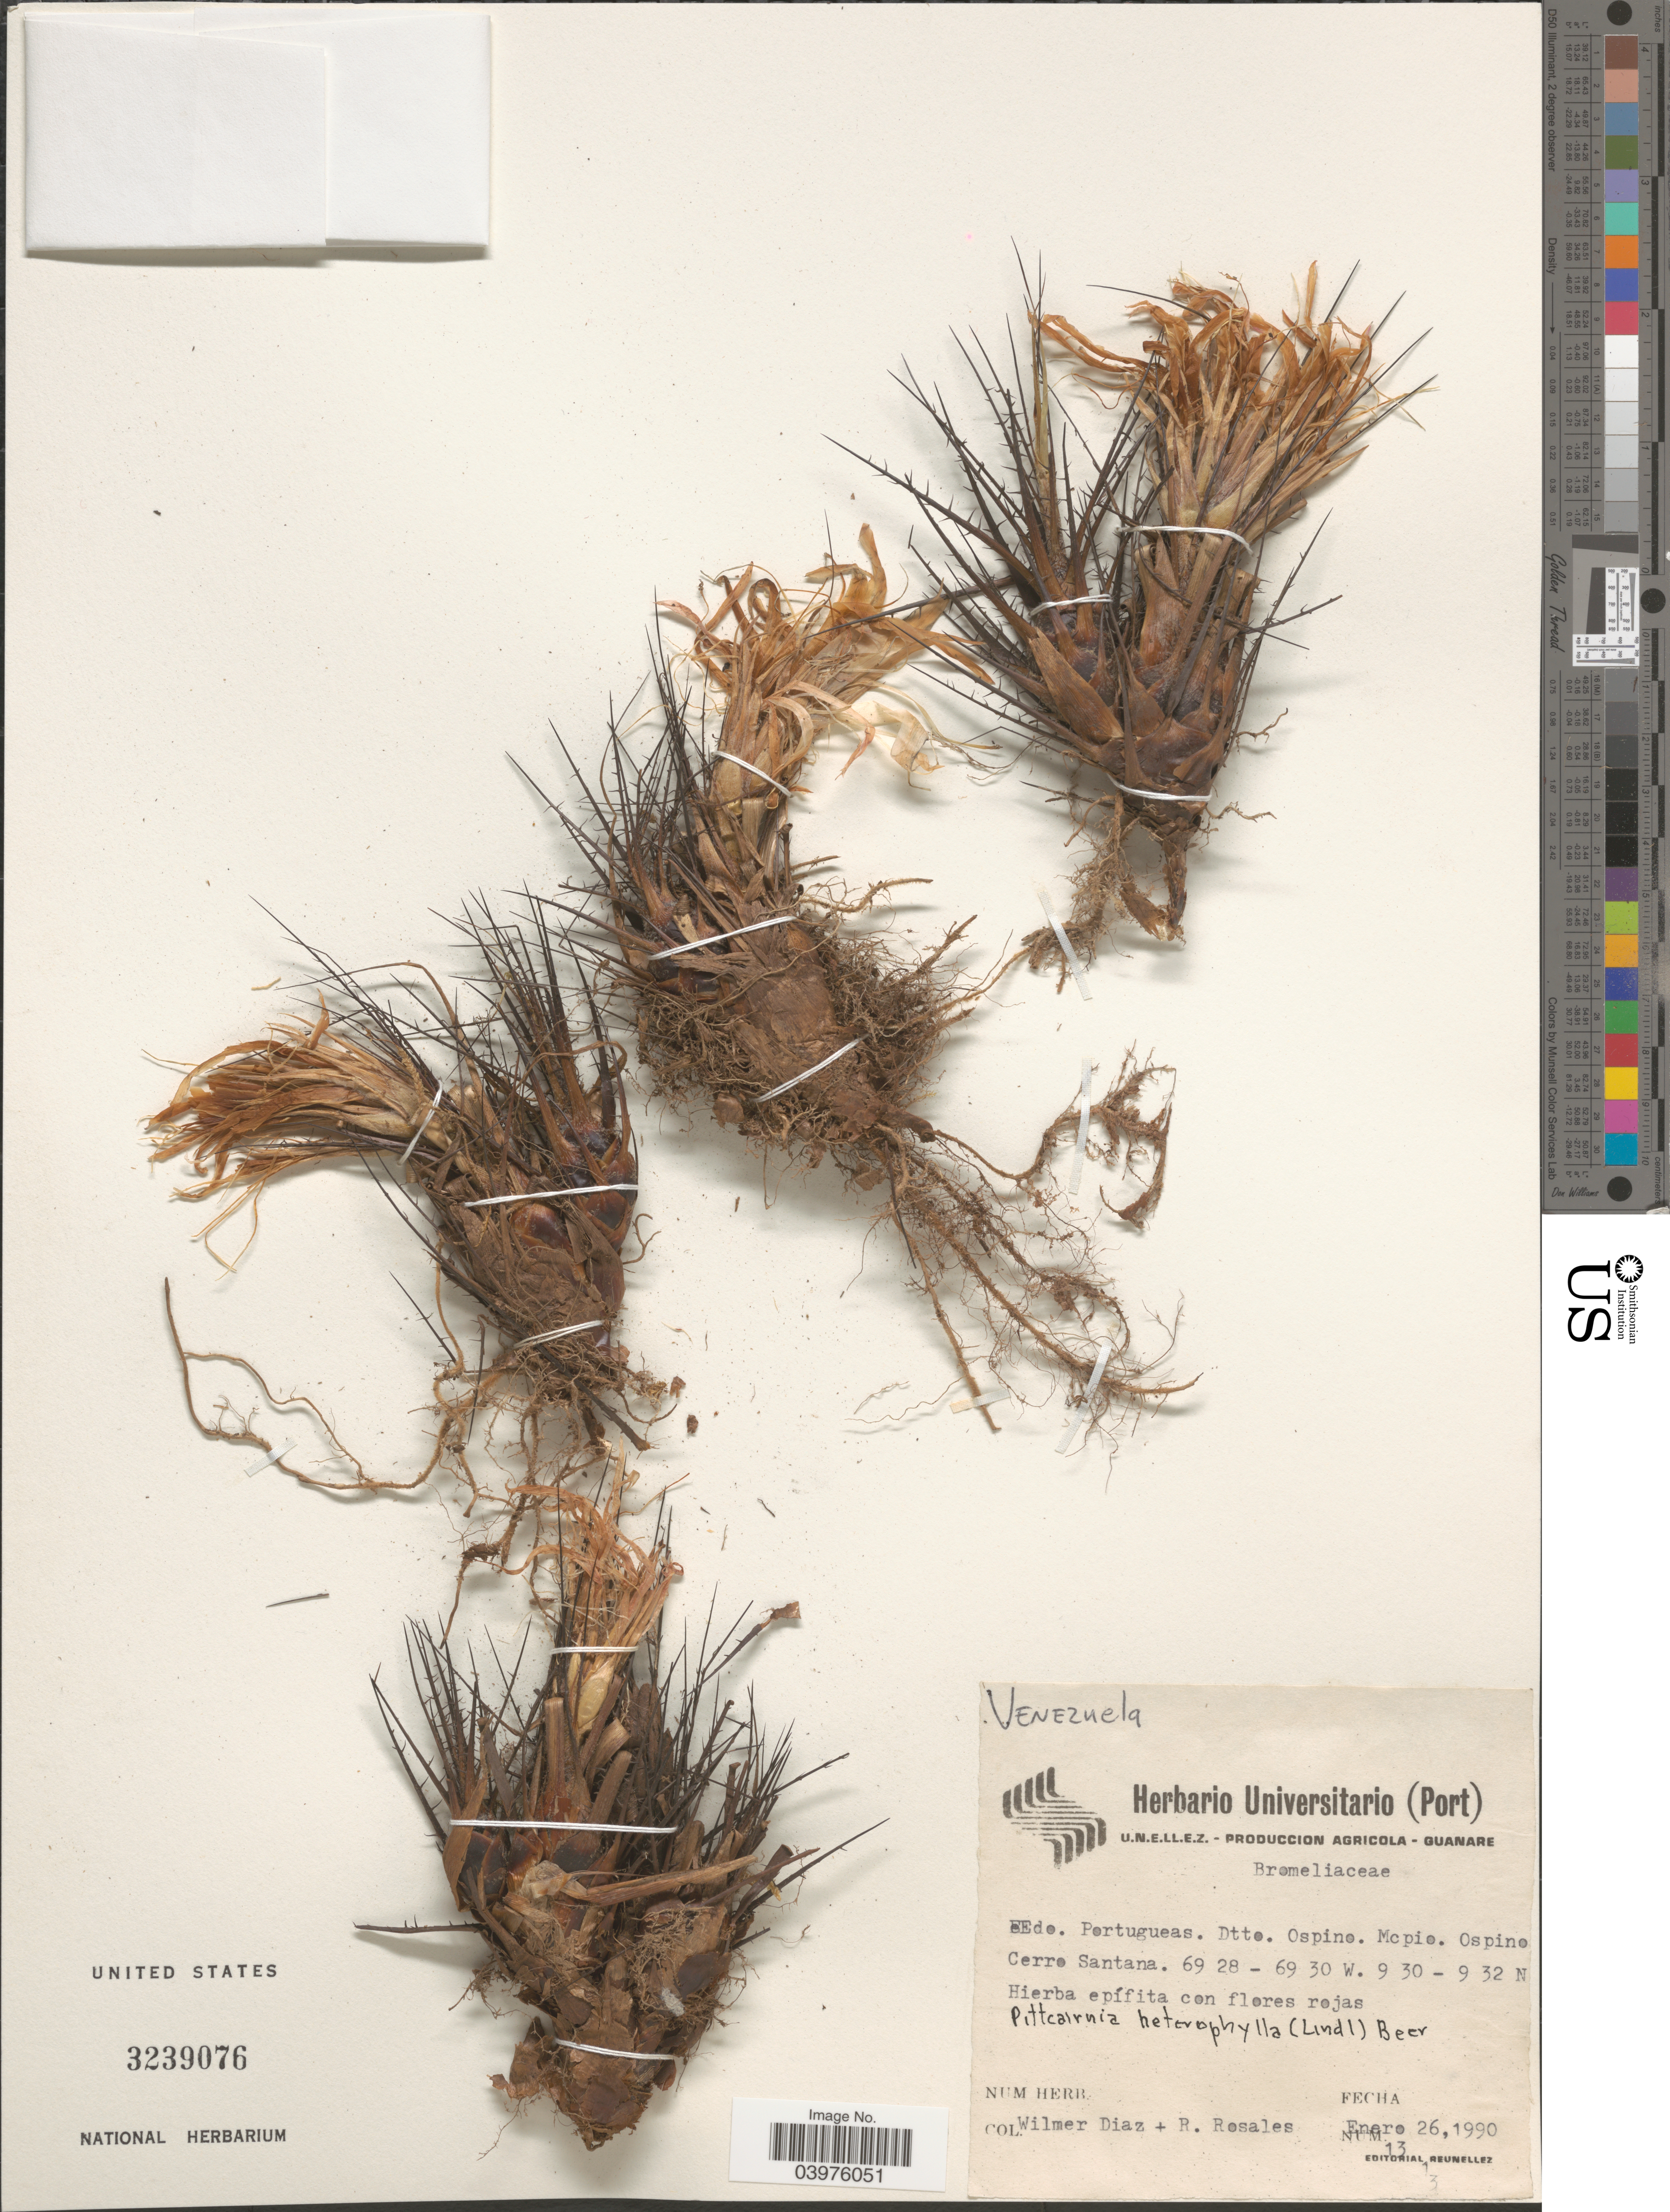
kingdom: Plantae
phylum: Tracheophyta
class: Liliopsida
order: Poales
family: Bromeliaceae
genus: Pitcairnia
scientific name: Pitcairnia heterophylla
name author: (Lindl.) Beer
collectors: W. Díaz P. & R. Rosales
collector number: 13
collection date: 1990-01-26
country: Venezuela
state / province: Portuguesa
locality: Edo. Portugueas. Dtto. Ospino. Mcpio. Ospino Cerro Santana.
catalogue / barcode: US 3239076